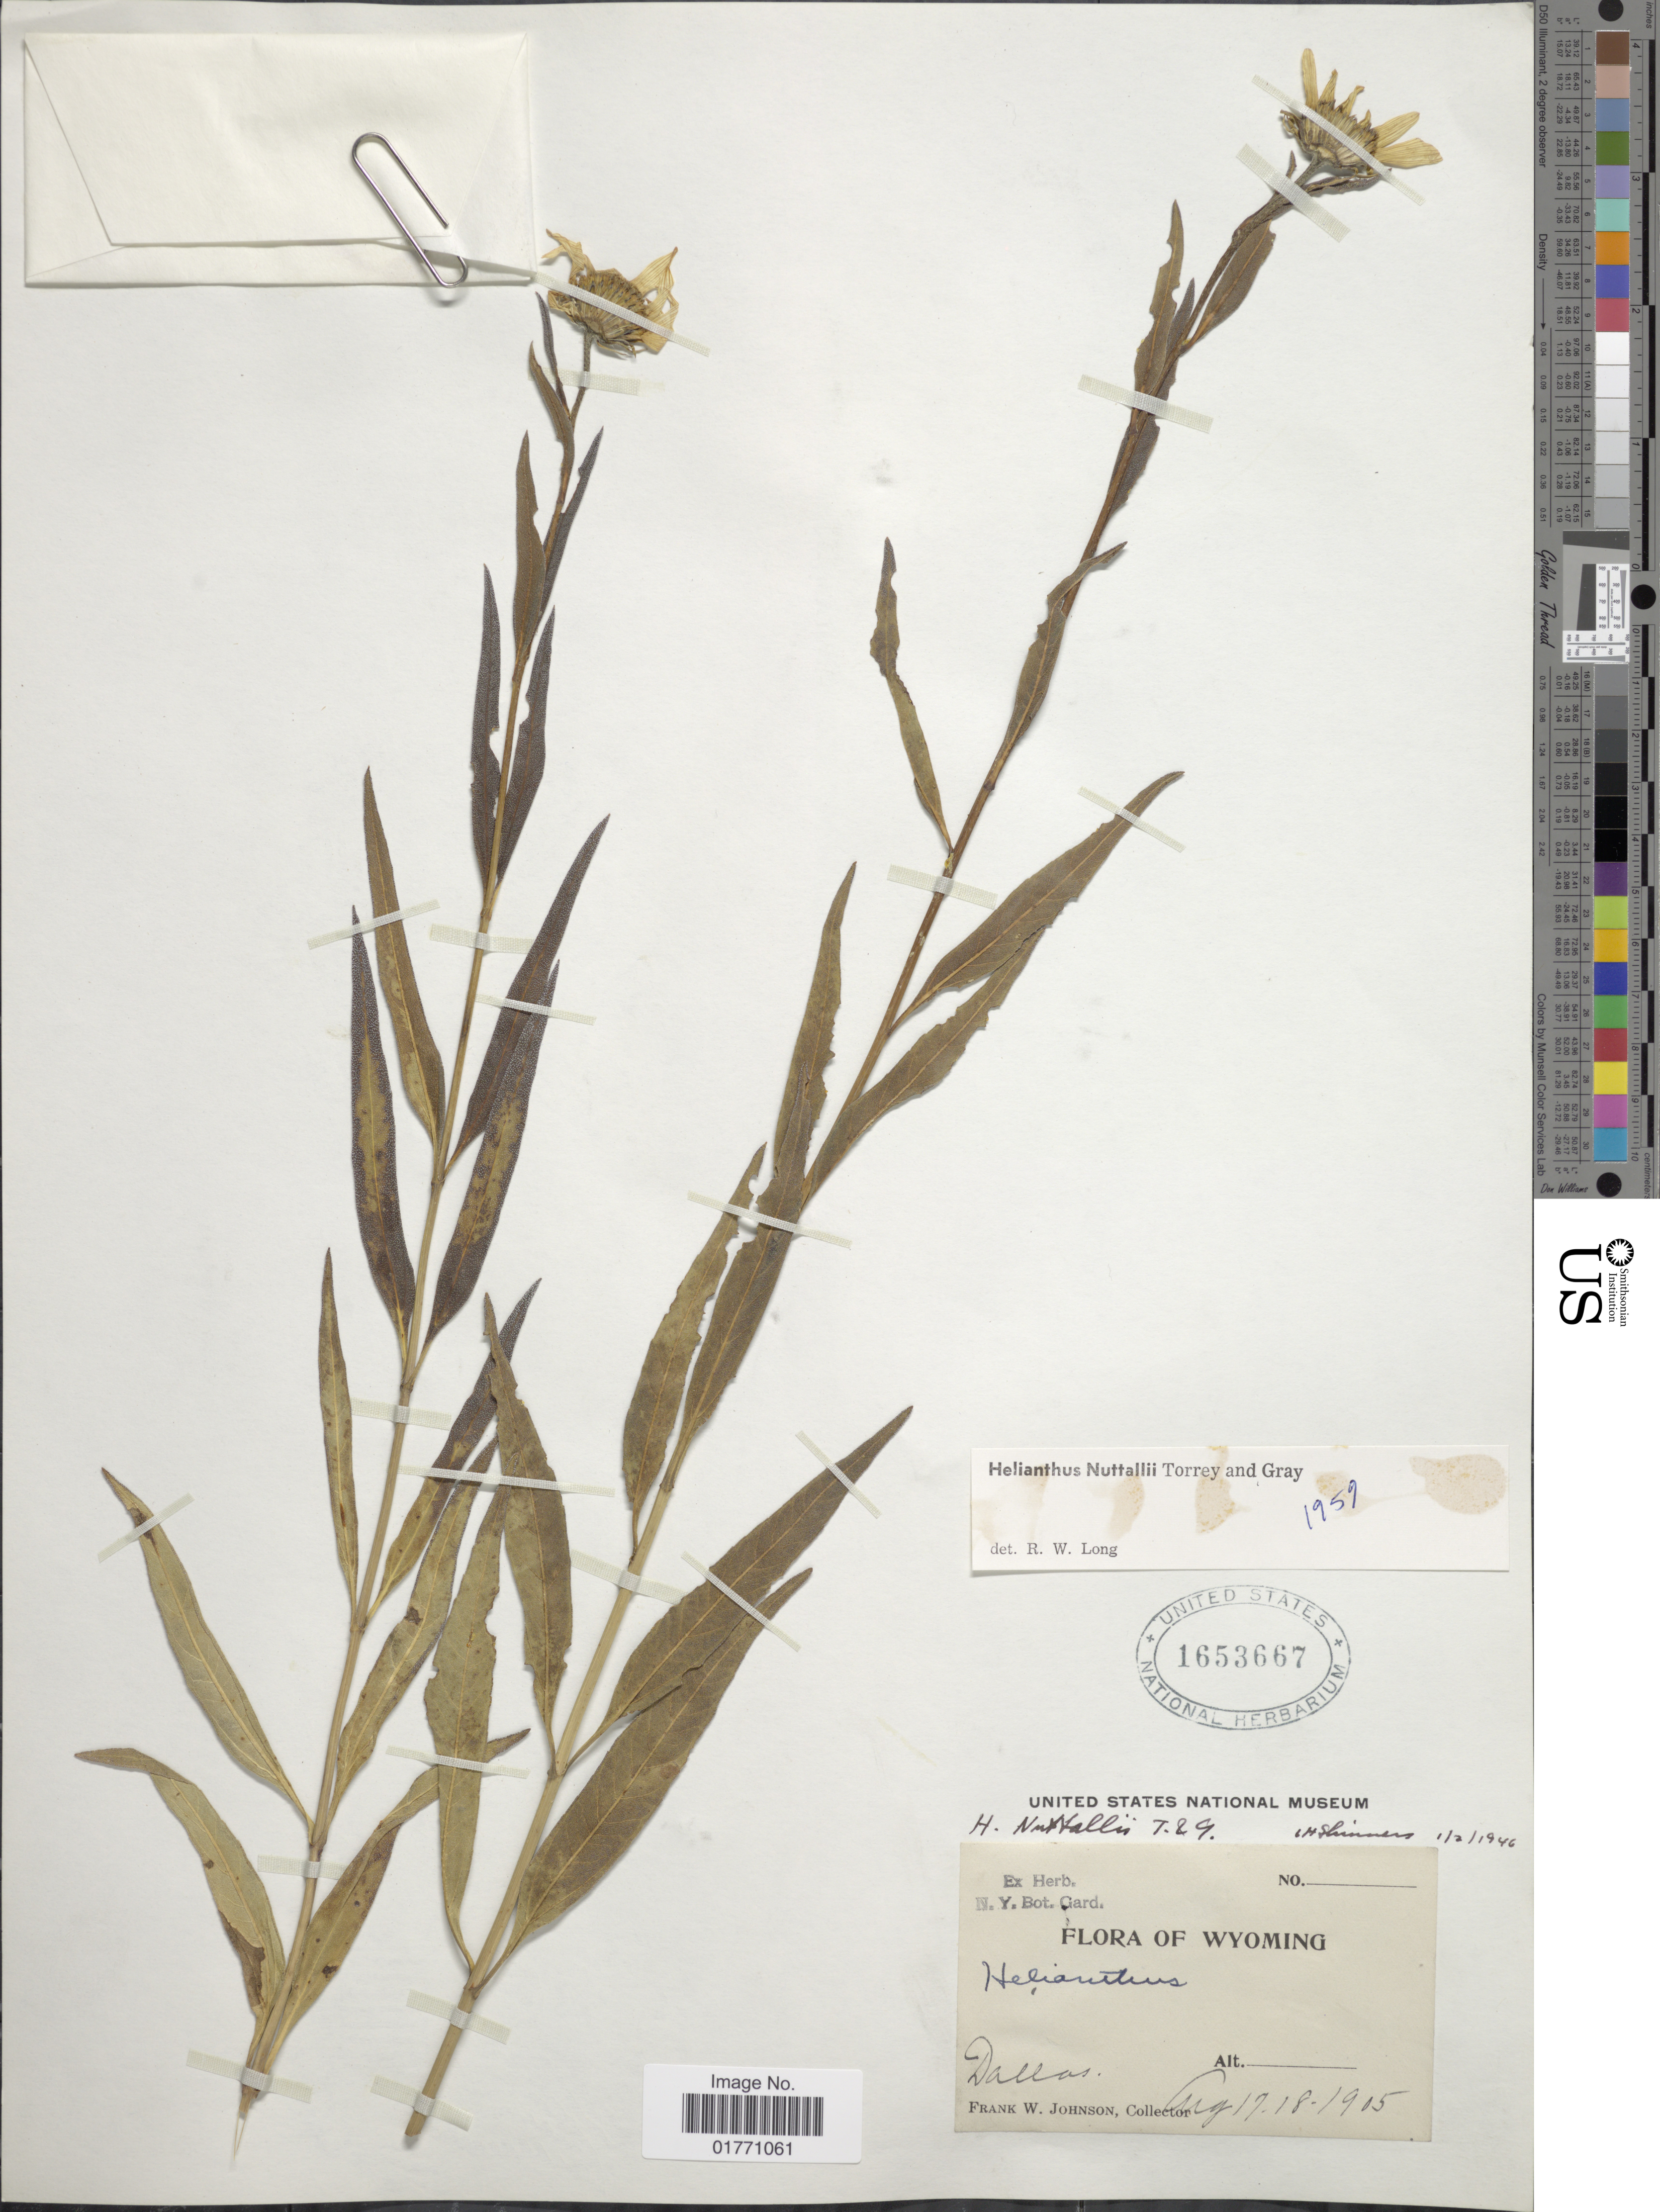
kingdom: Plantae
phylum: Tracheophyta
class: Magnoliopsida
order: Asterales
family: Asteraceae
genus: Helianthus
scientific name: Helianthus nuttallii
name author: Torr. & A. Gray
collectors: F. W. Johnson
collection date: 1905-08-17/1905-08-18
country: United States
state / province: Wyoming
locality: Dallas.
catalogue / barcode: US 1653667